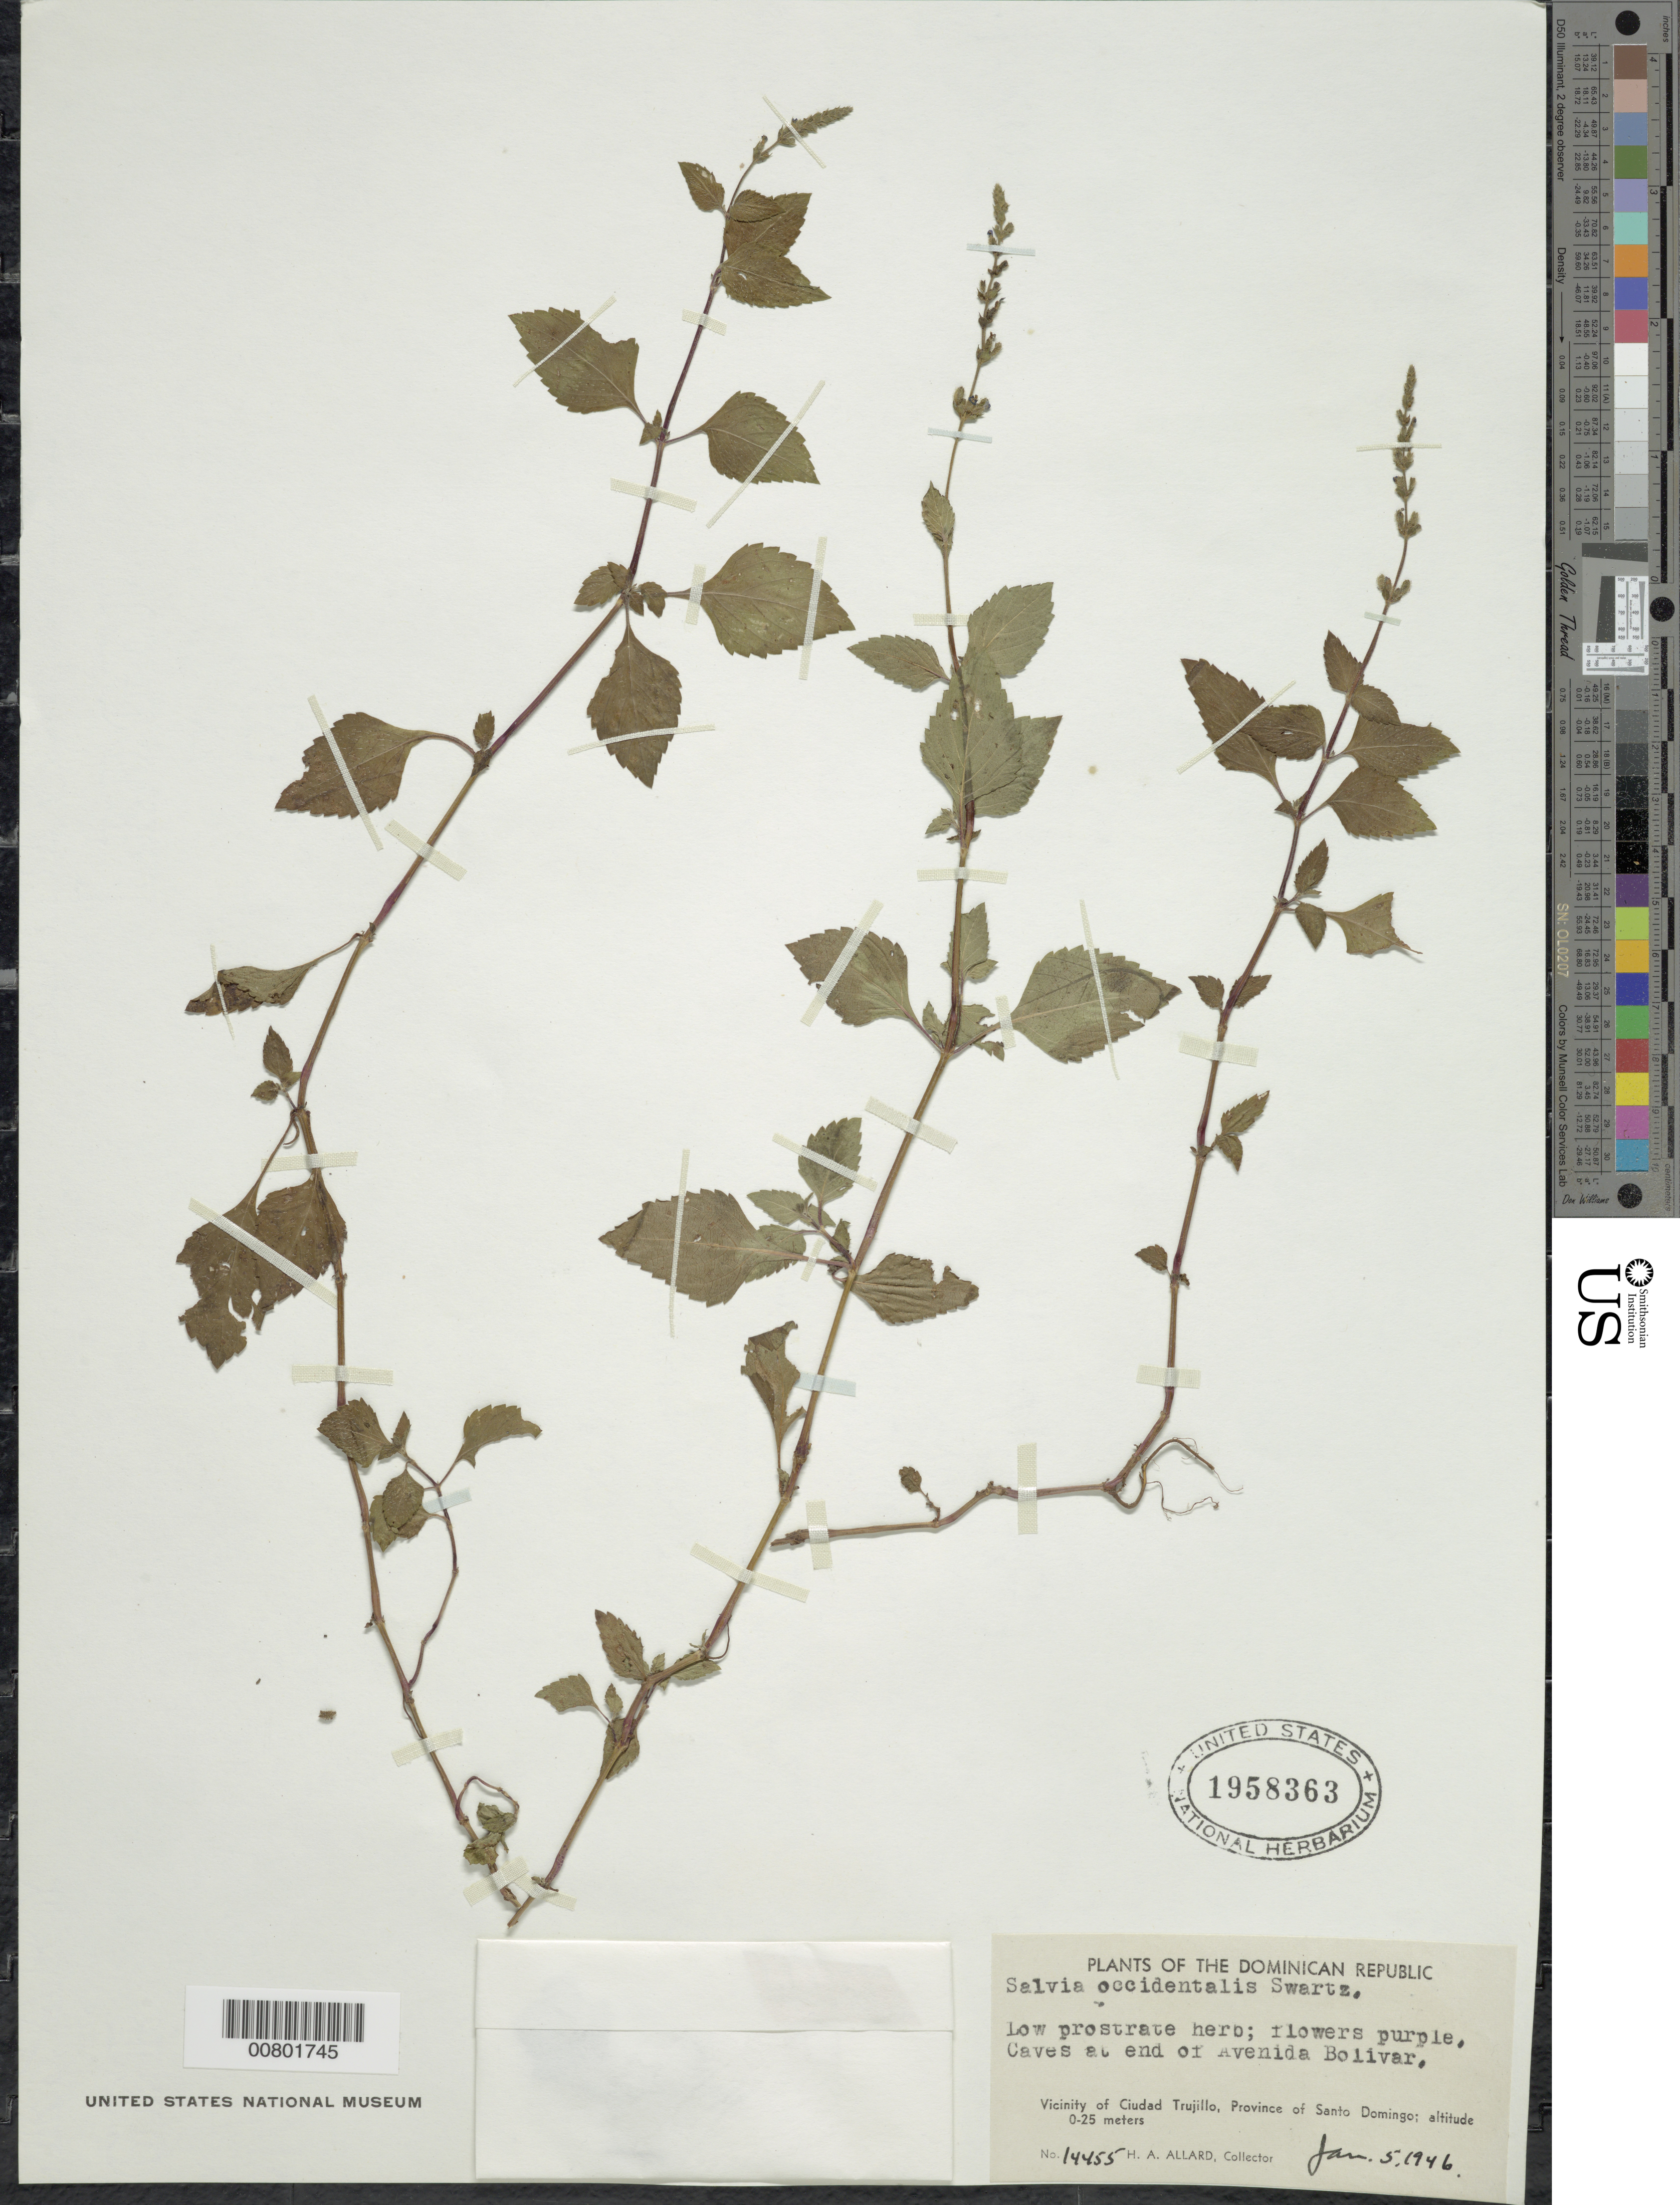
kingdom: Plantae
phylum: Tracheophyta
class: Magnoliopsida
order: Lamiales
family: Lamiaceae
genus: Salvia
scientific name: Salvia occidentalis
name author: Sw.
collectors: H. A. Allard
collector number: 14455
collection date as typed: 05 Jan 1946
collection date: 1946-01-05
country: Dominican Republic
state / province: Distrito Nacional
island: Hispaniola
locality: Vicinity of Santo Domingo, at end of Avenida Bolivar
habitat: In caves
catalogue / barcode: US 1958363